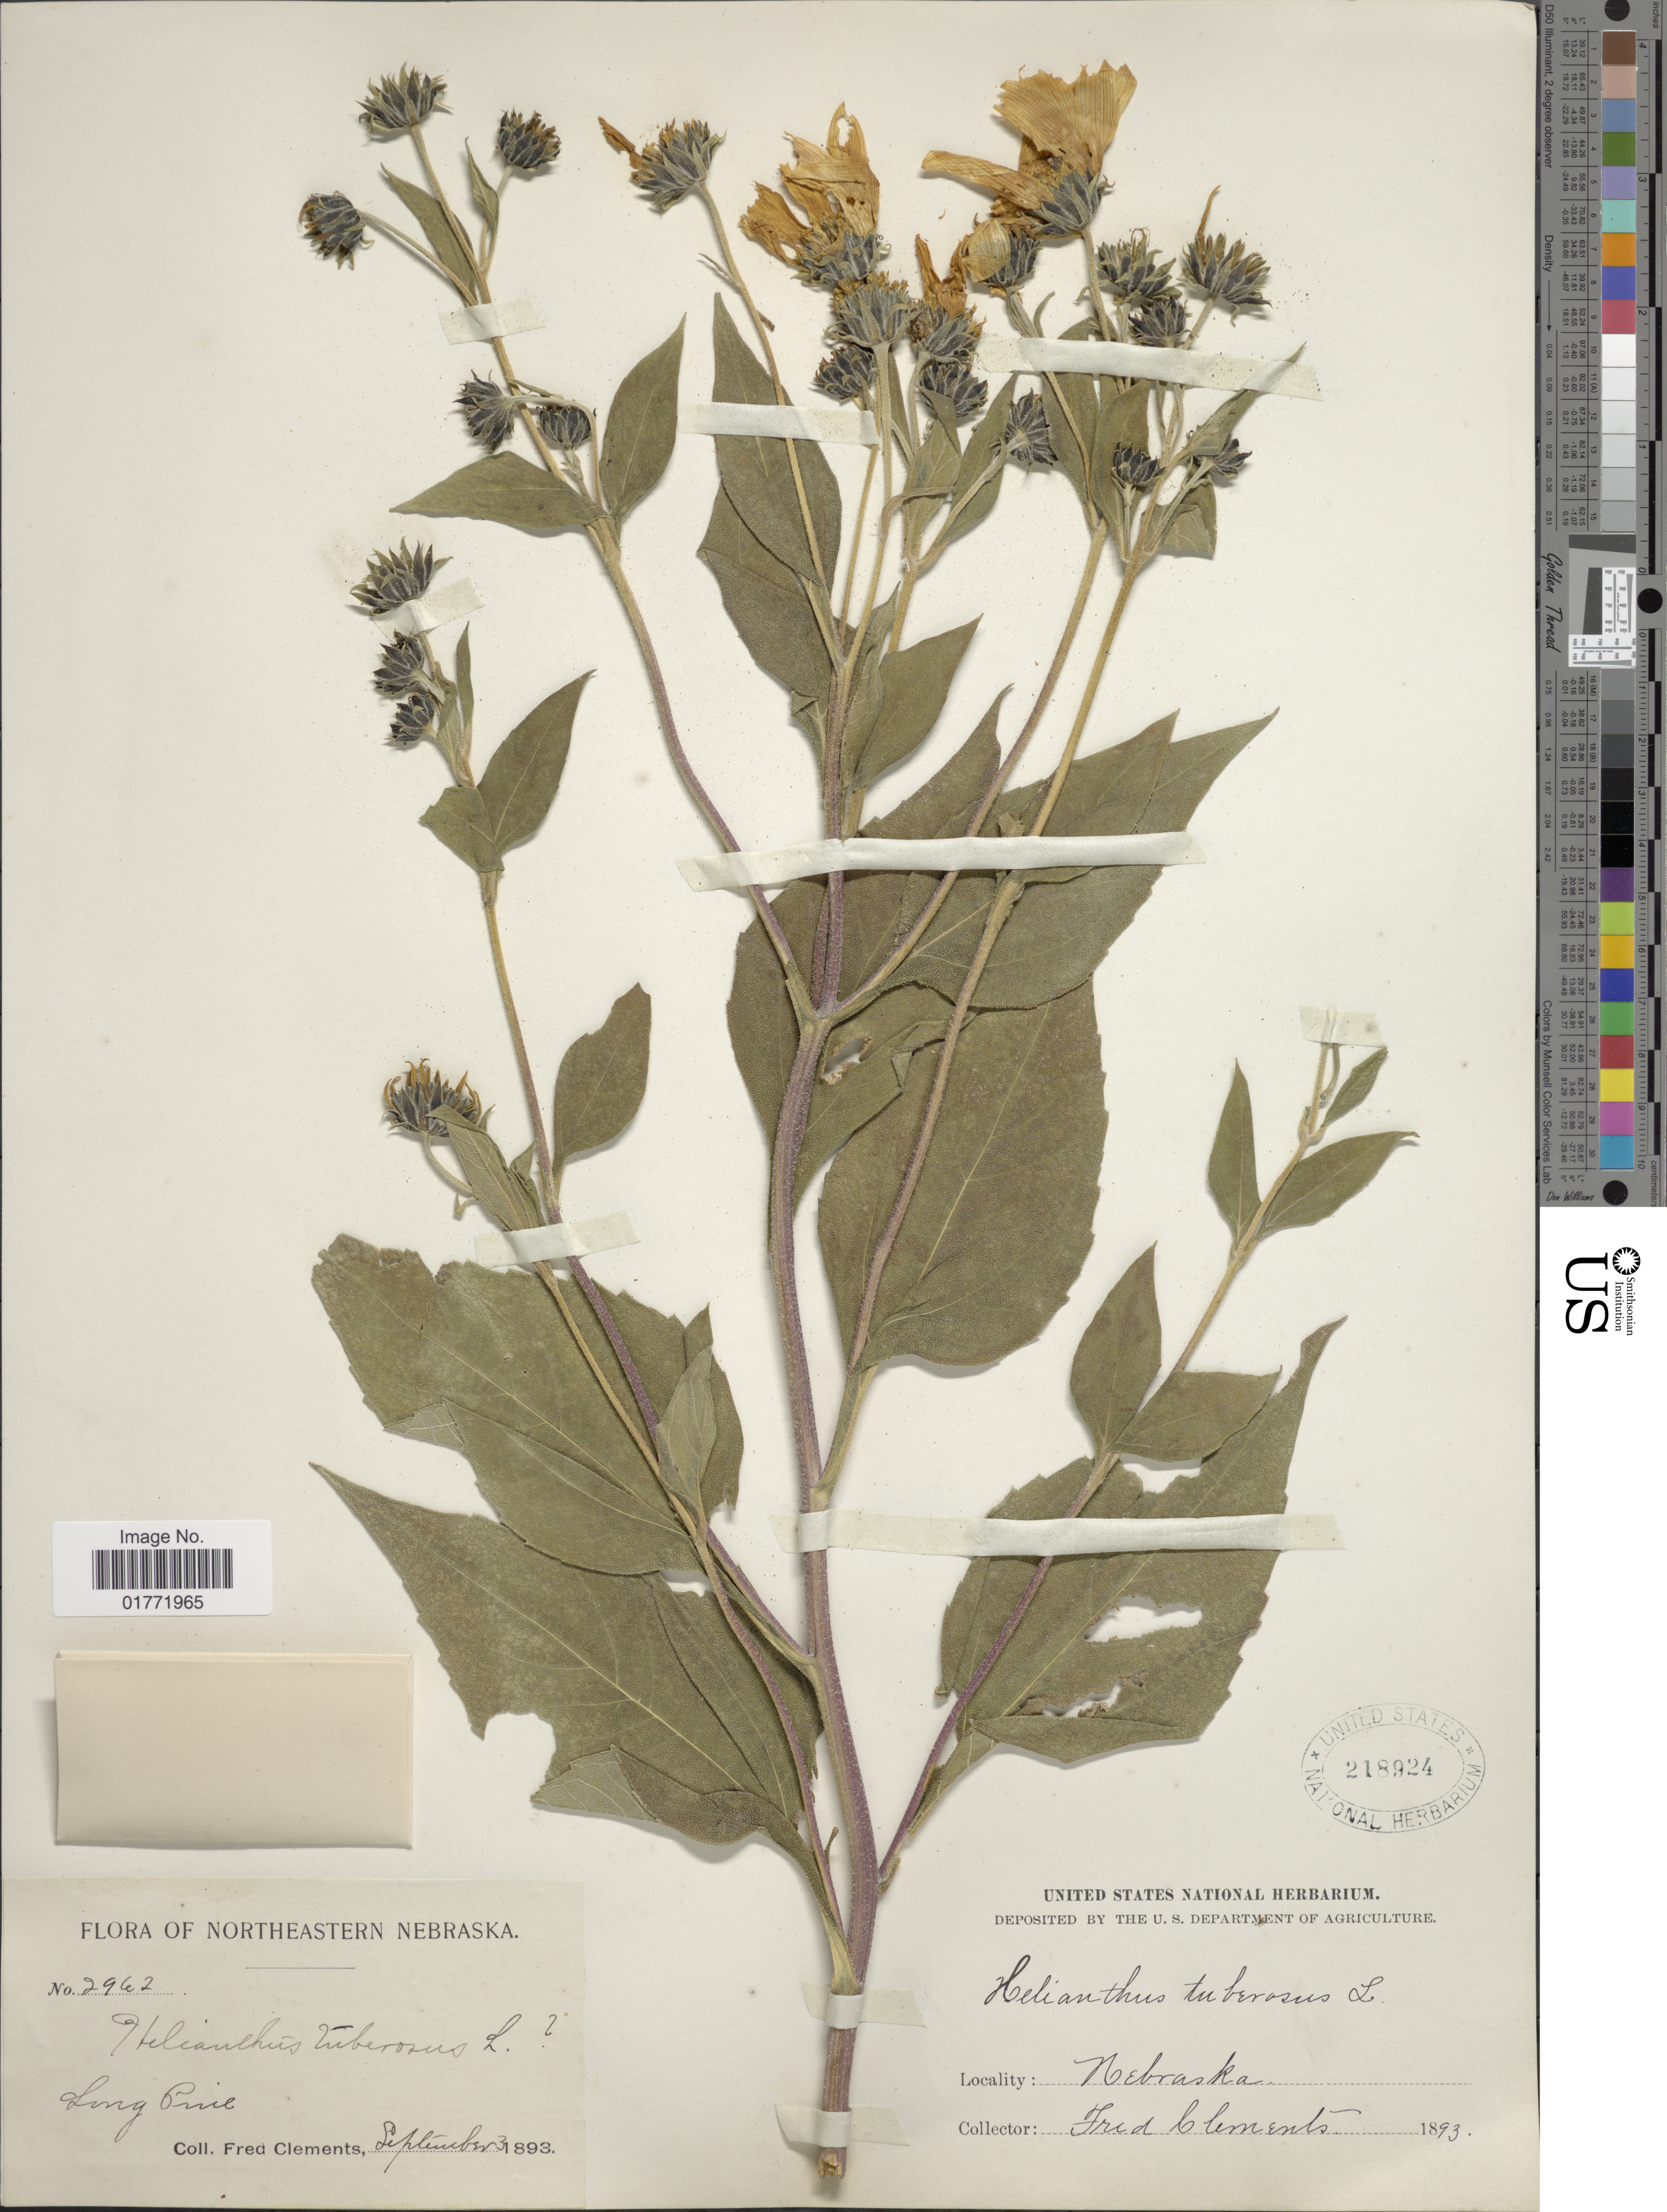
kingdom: Plantae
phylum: Tracheophyta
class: Magnoliopsida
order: Asterales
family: Asteraceae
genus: Helianthus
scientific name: Helianthus tuberosus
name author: L.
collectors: F. Clements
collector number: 2962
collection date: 1893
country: United States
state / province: Nebraska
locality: Northeastern nebraska.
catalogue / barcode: US 218924